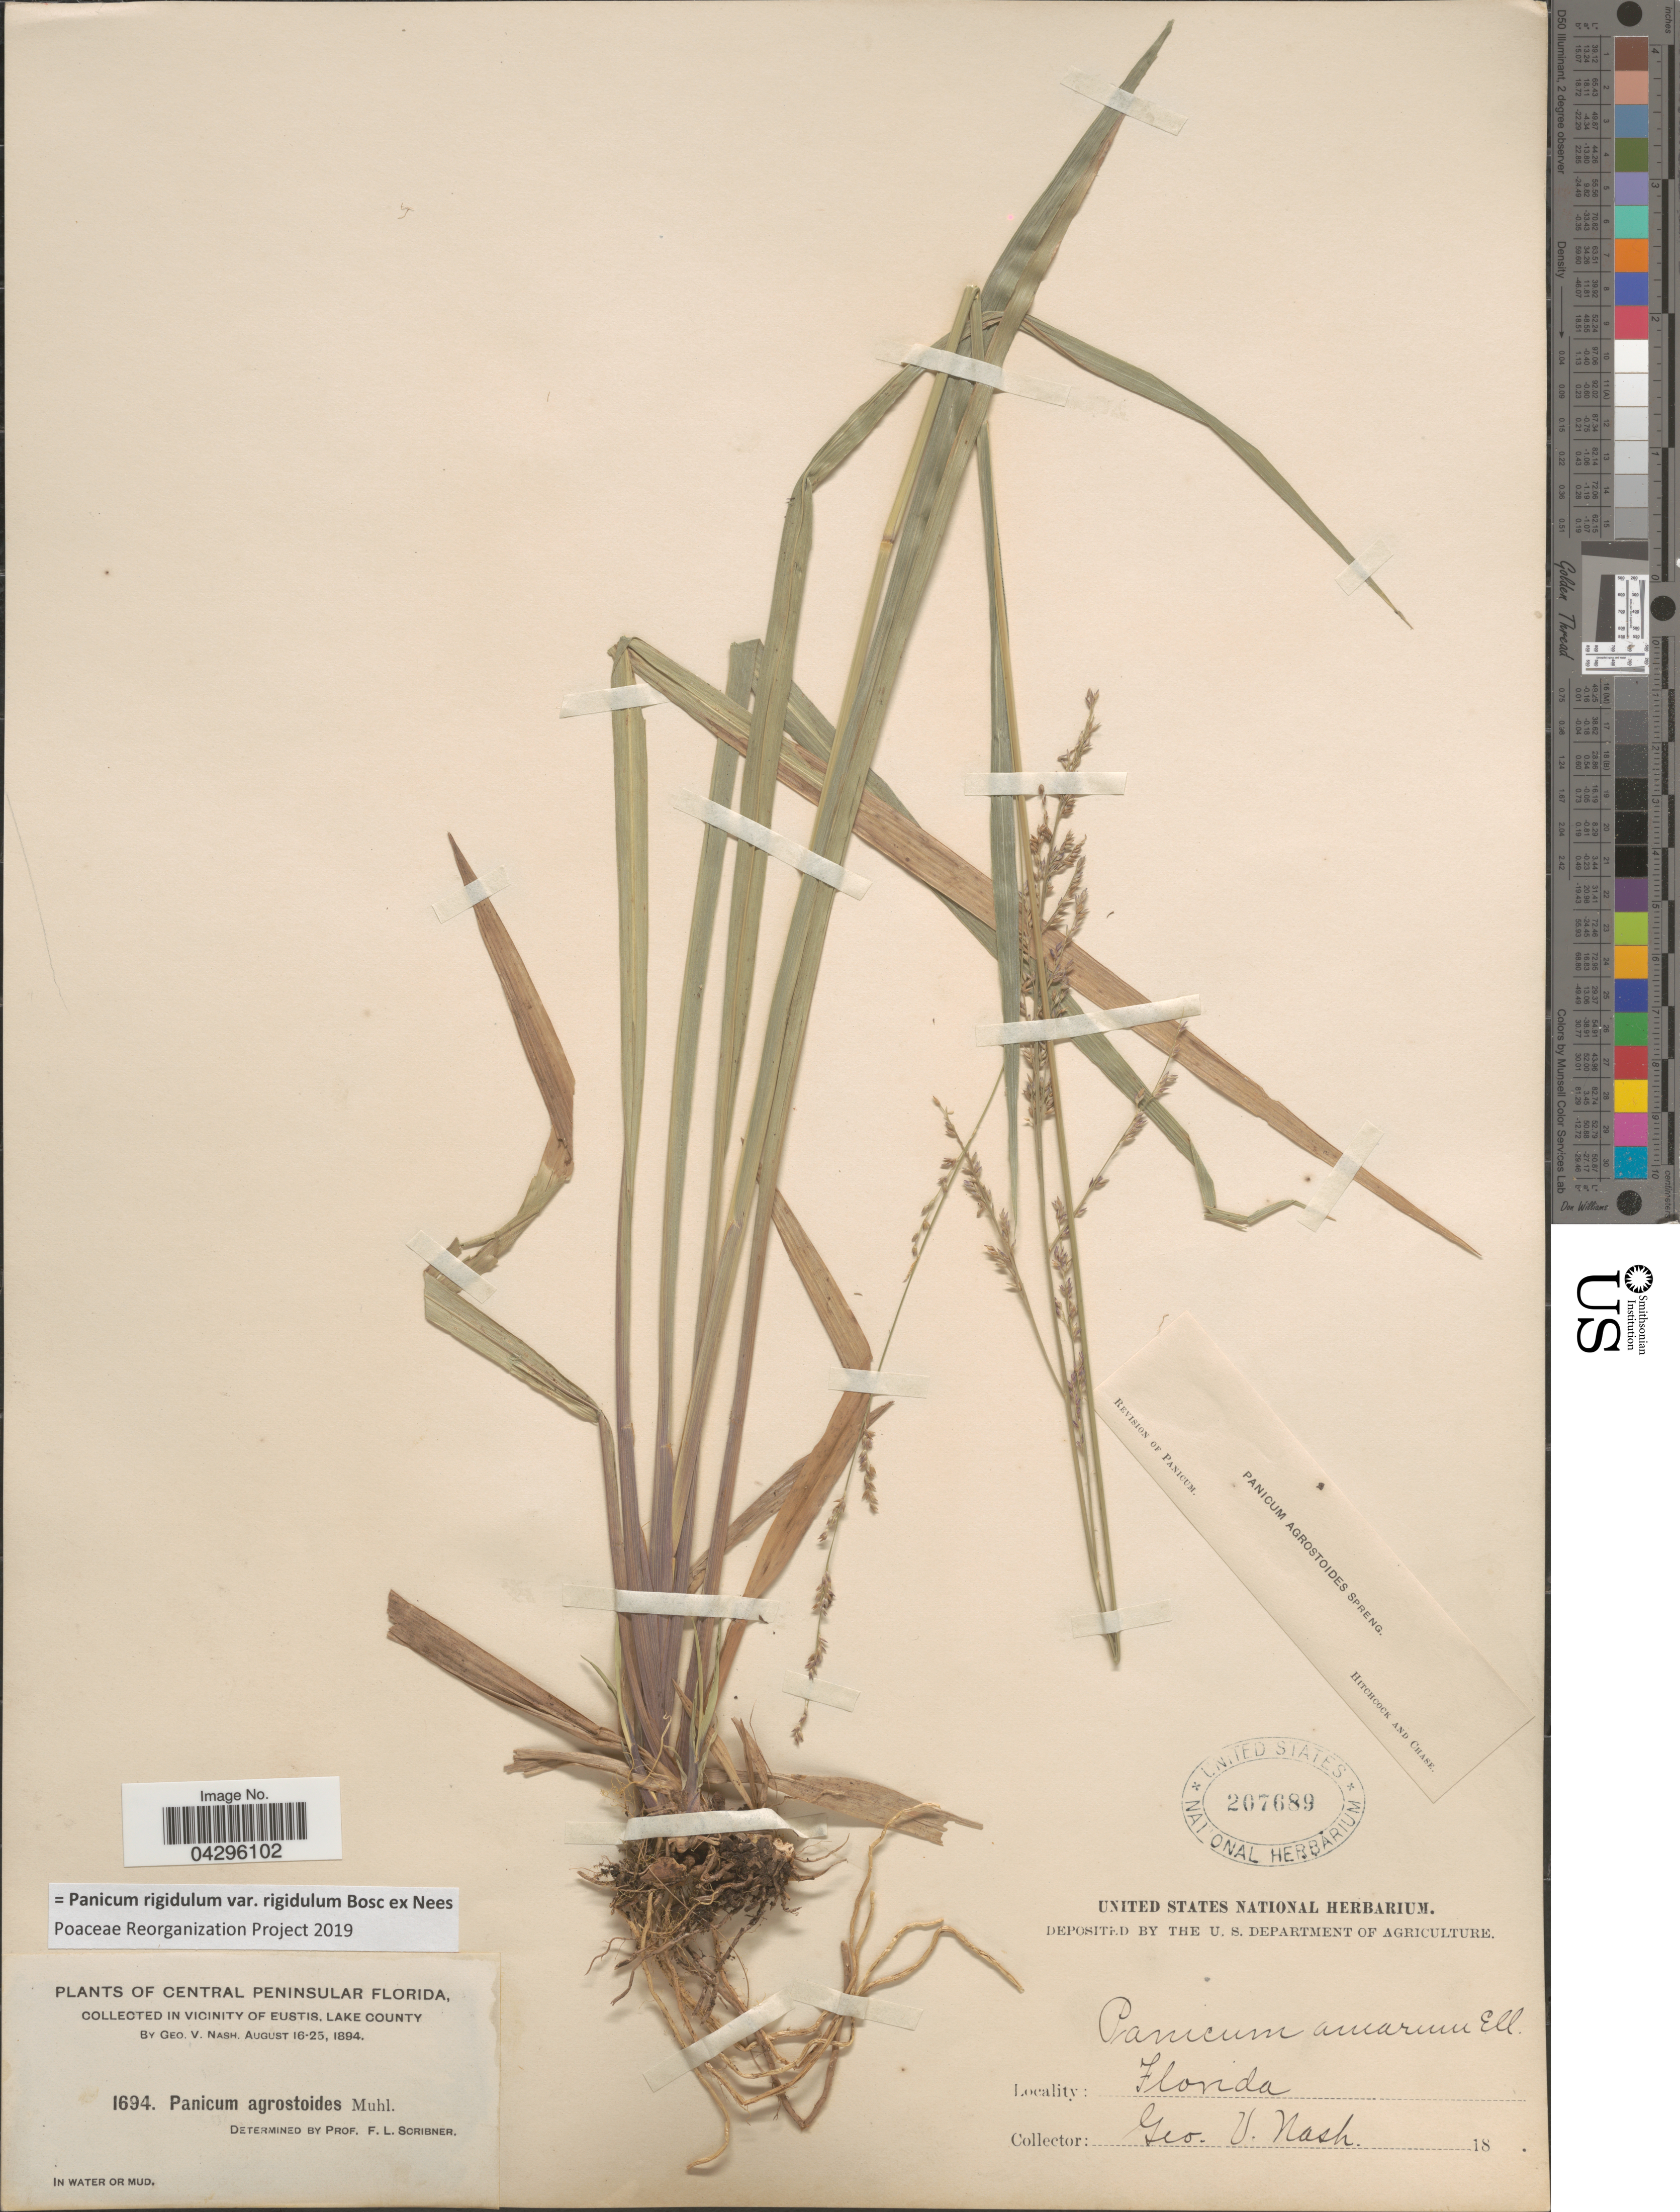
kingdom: Plantae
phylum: Tracheophyta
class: Liliopsida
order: Poales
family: Poaceae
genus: Panicum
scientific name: Panicum rigidulum var. rigidulum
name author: Bosc ex Nees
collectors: G. V. Nash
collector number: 1694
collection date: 1894-08-16/1894-08-25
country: United States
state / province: Florida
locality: Central Peninsular Florida. In vicinity of Eustis, Lake County.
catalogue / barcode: US 207689